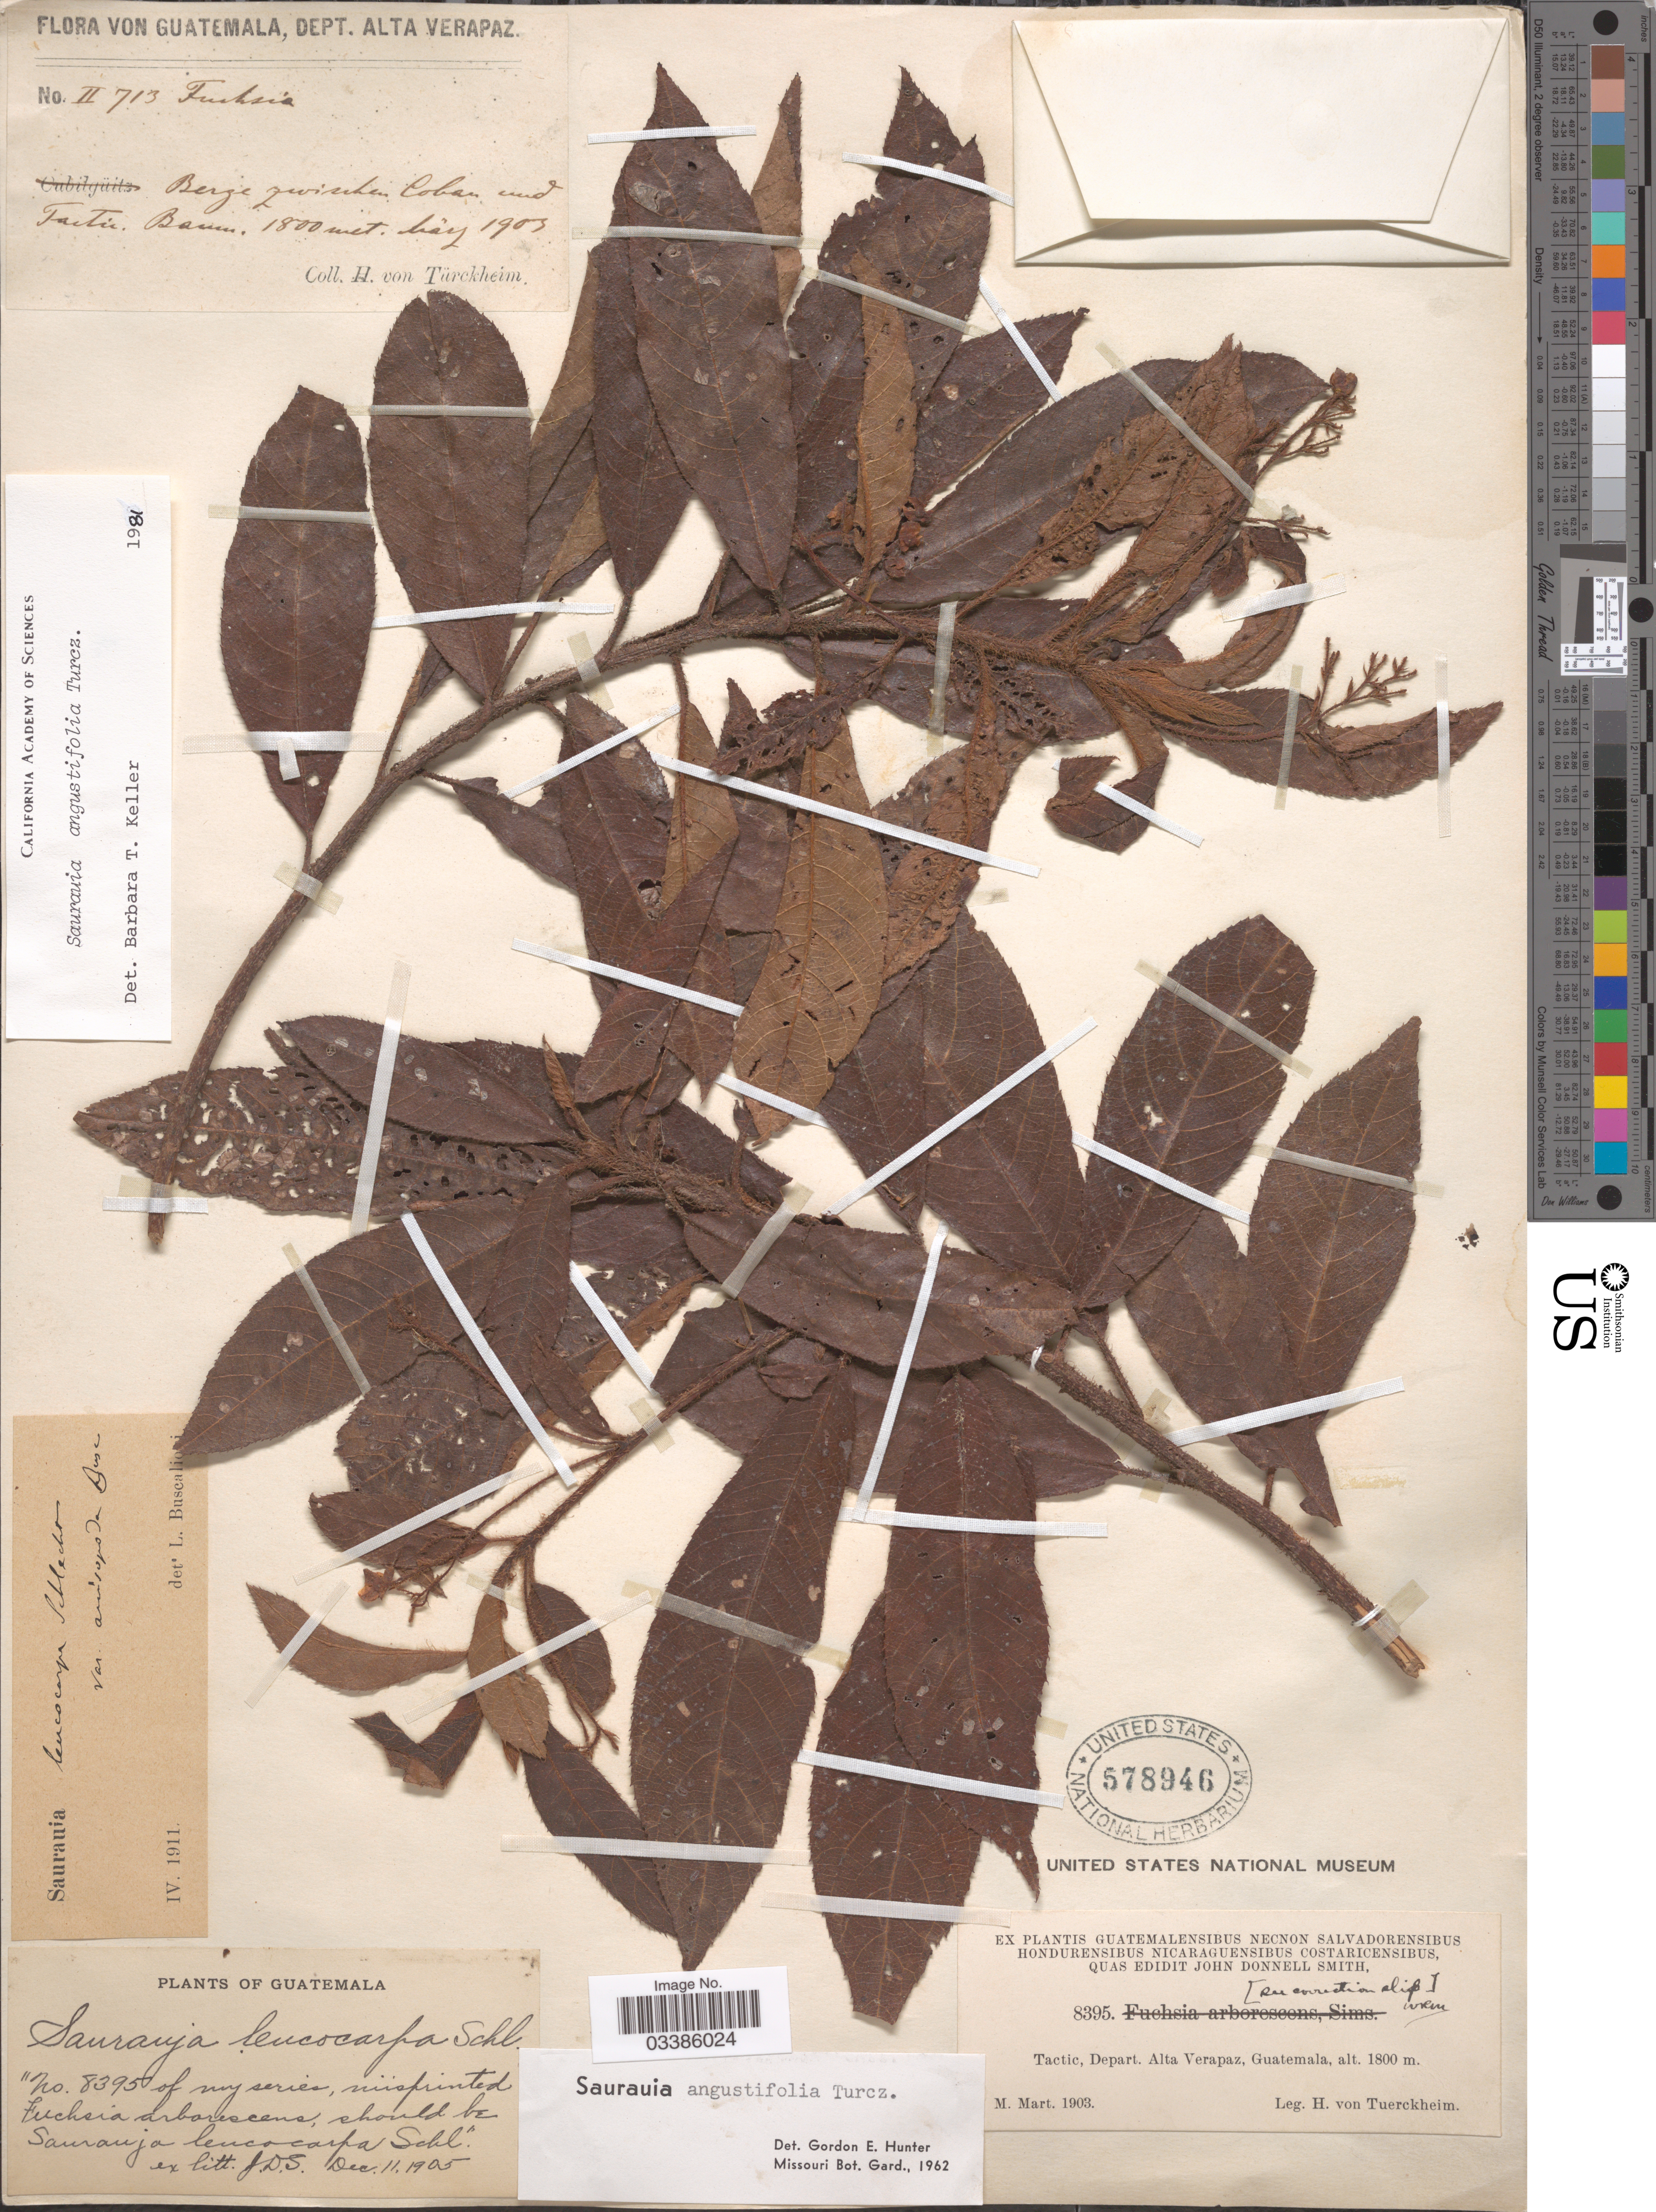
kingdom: Plantae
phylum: Tracheophyta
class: Magnoliopsida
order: Ericales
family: Actinidiaceae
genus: Saurauia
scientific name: Saurauia angustifolia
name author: Turcz.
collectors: H. von Tuerckheim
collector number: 8395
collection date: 1903-03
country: Guatemala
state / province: Alta Verapaz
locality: Tactic, Depart. Alta Verapaz.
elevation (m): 1800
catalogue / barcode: US 578946